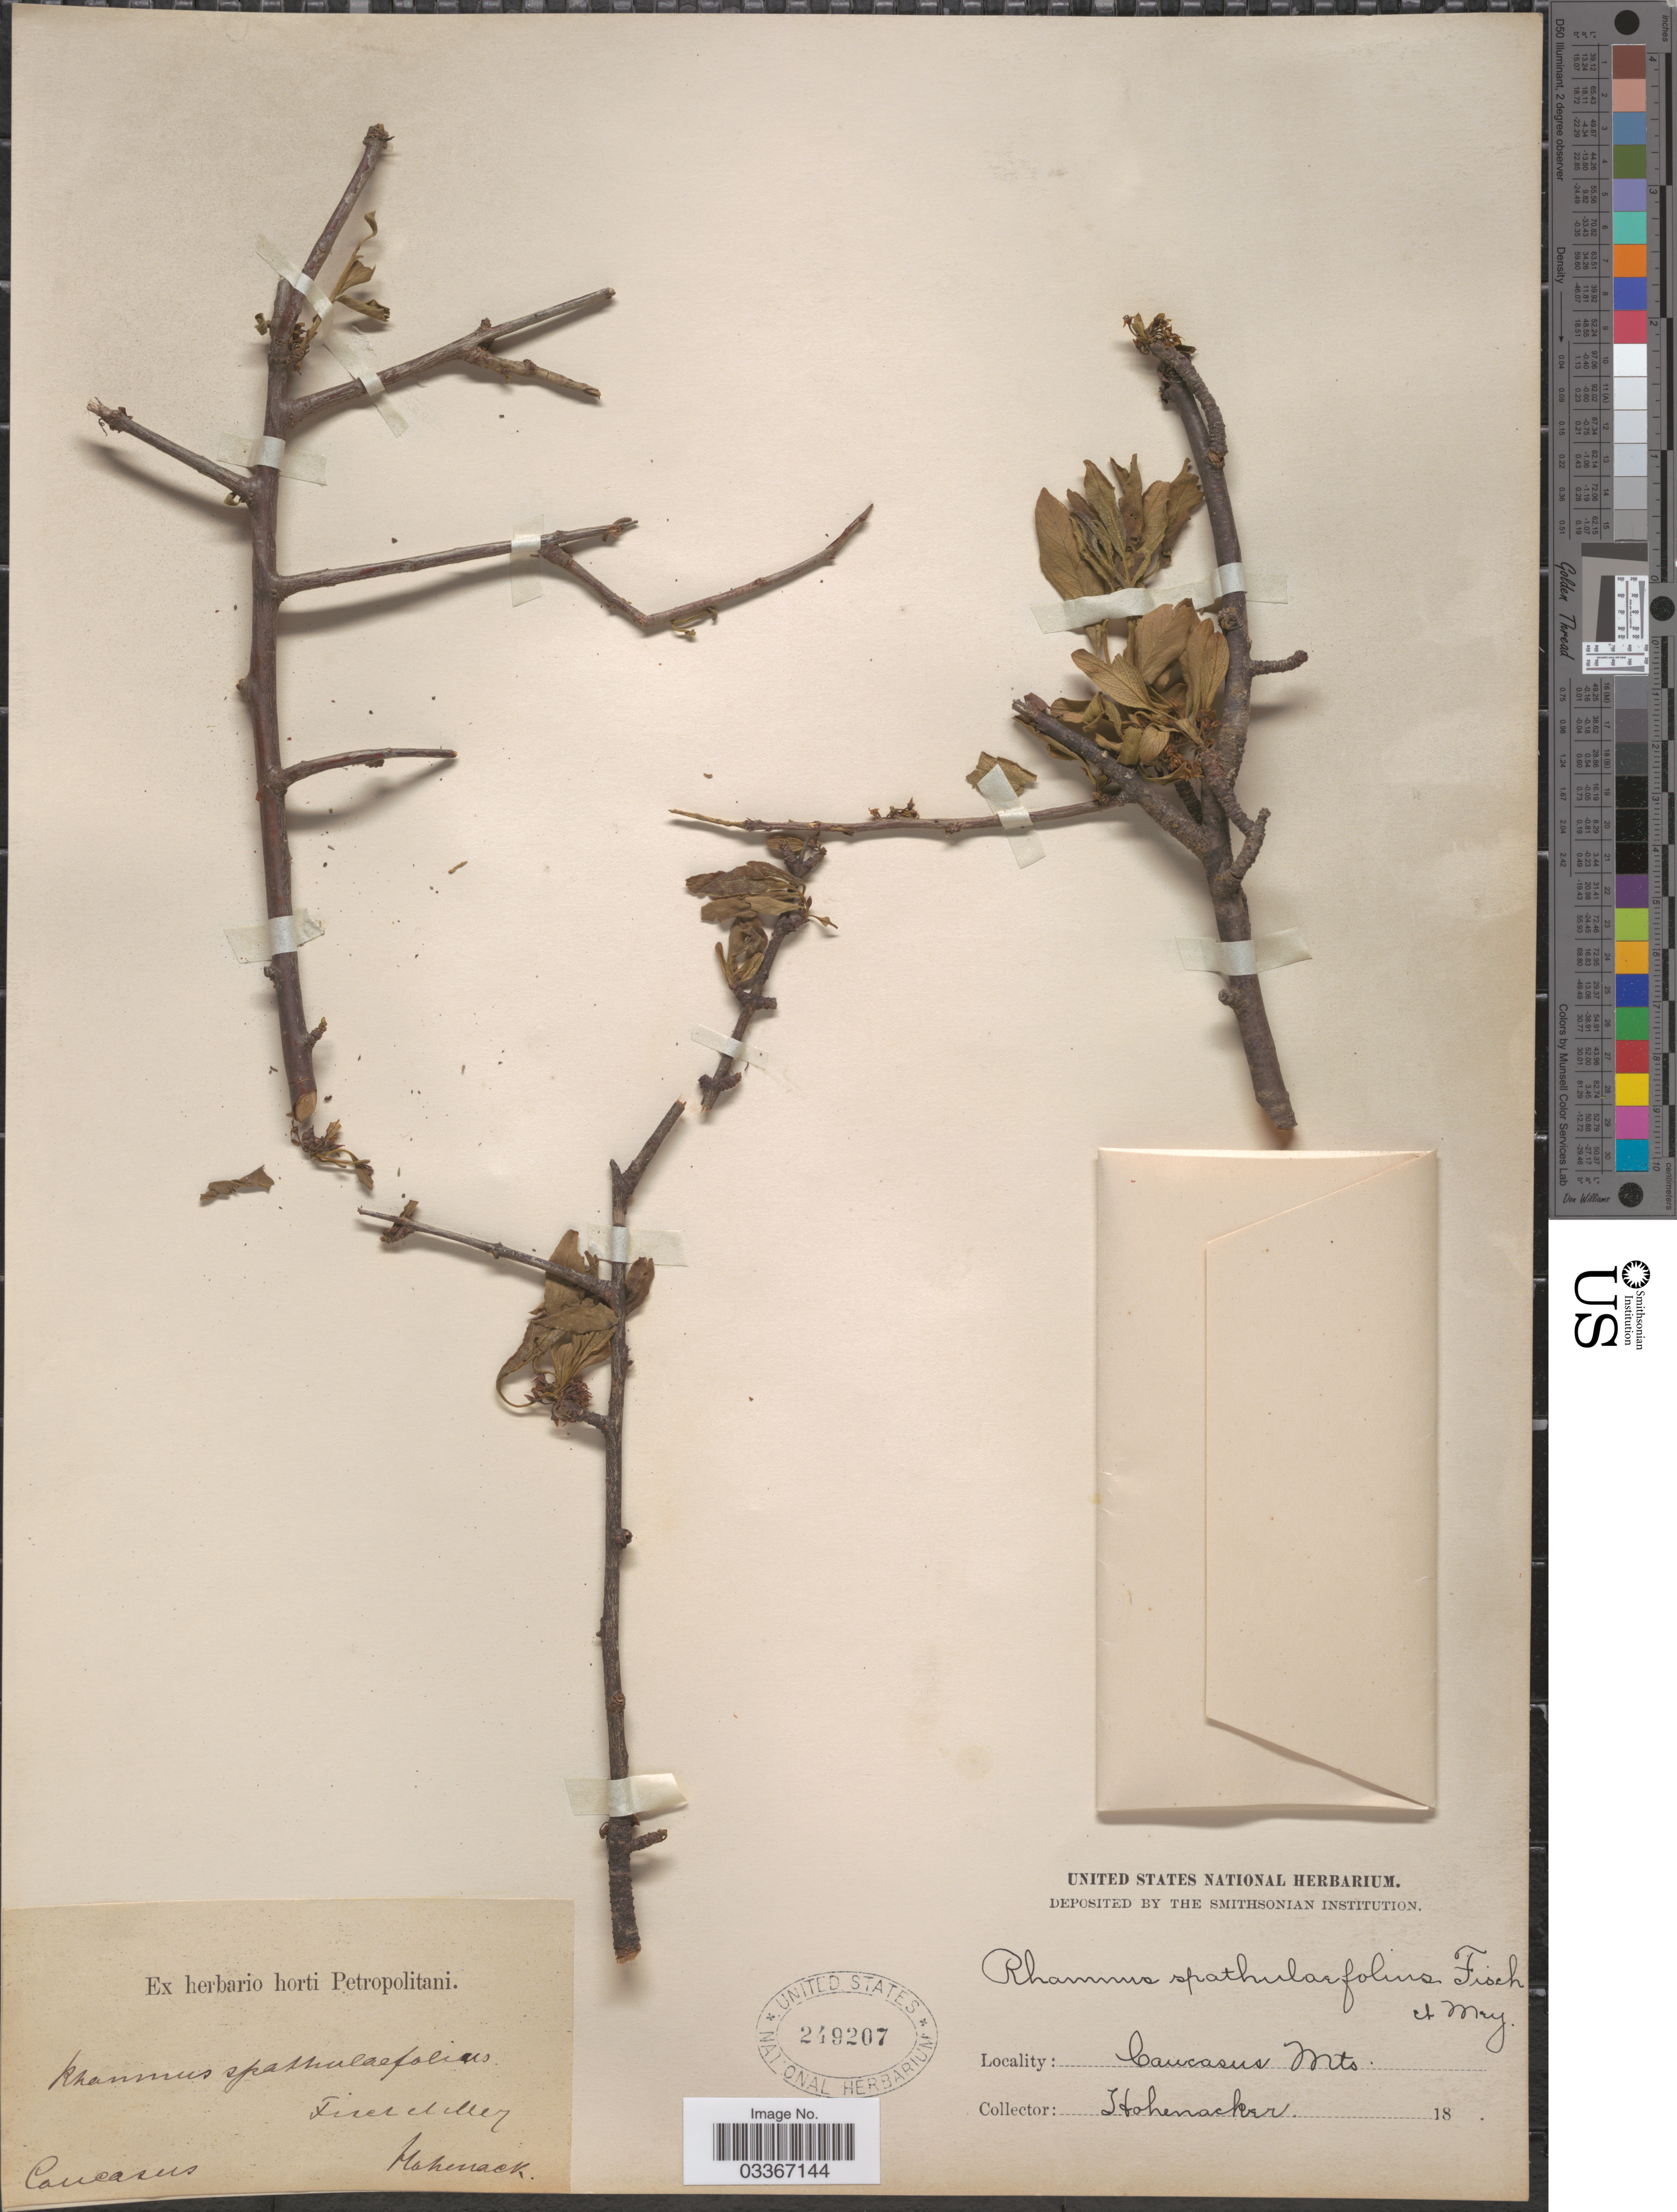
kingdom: Plantae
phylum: Tracheophyta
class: Magnoliopsida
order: Rosales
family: Rhamnaceae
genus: Rhamnus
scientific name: Rhamnus spathulifolia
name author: Fisch. & C.A. Mey.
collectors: Hohenacker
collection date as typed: Transcribed d/m/y: //18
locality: Caucasus Mts.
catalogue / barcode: US 249207